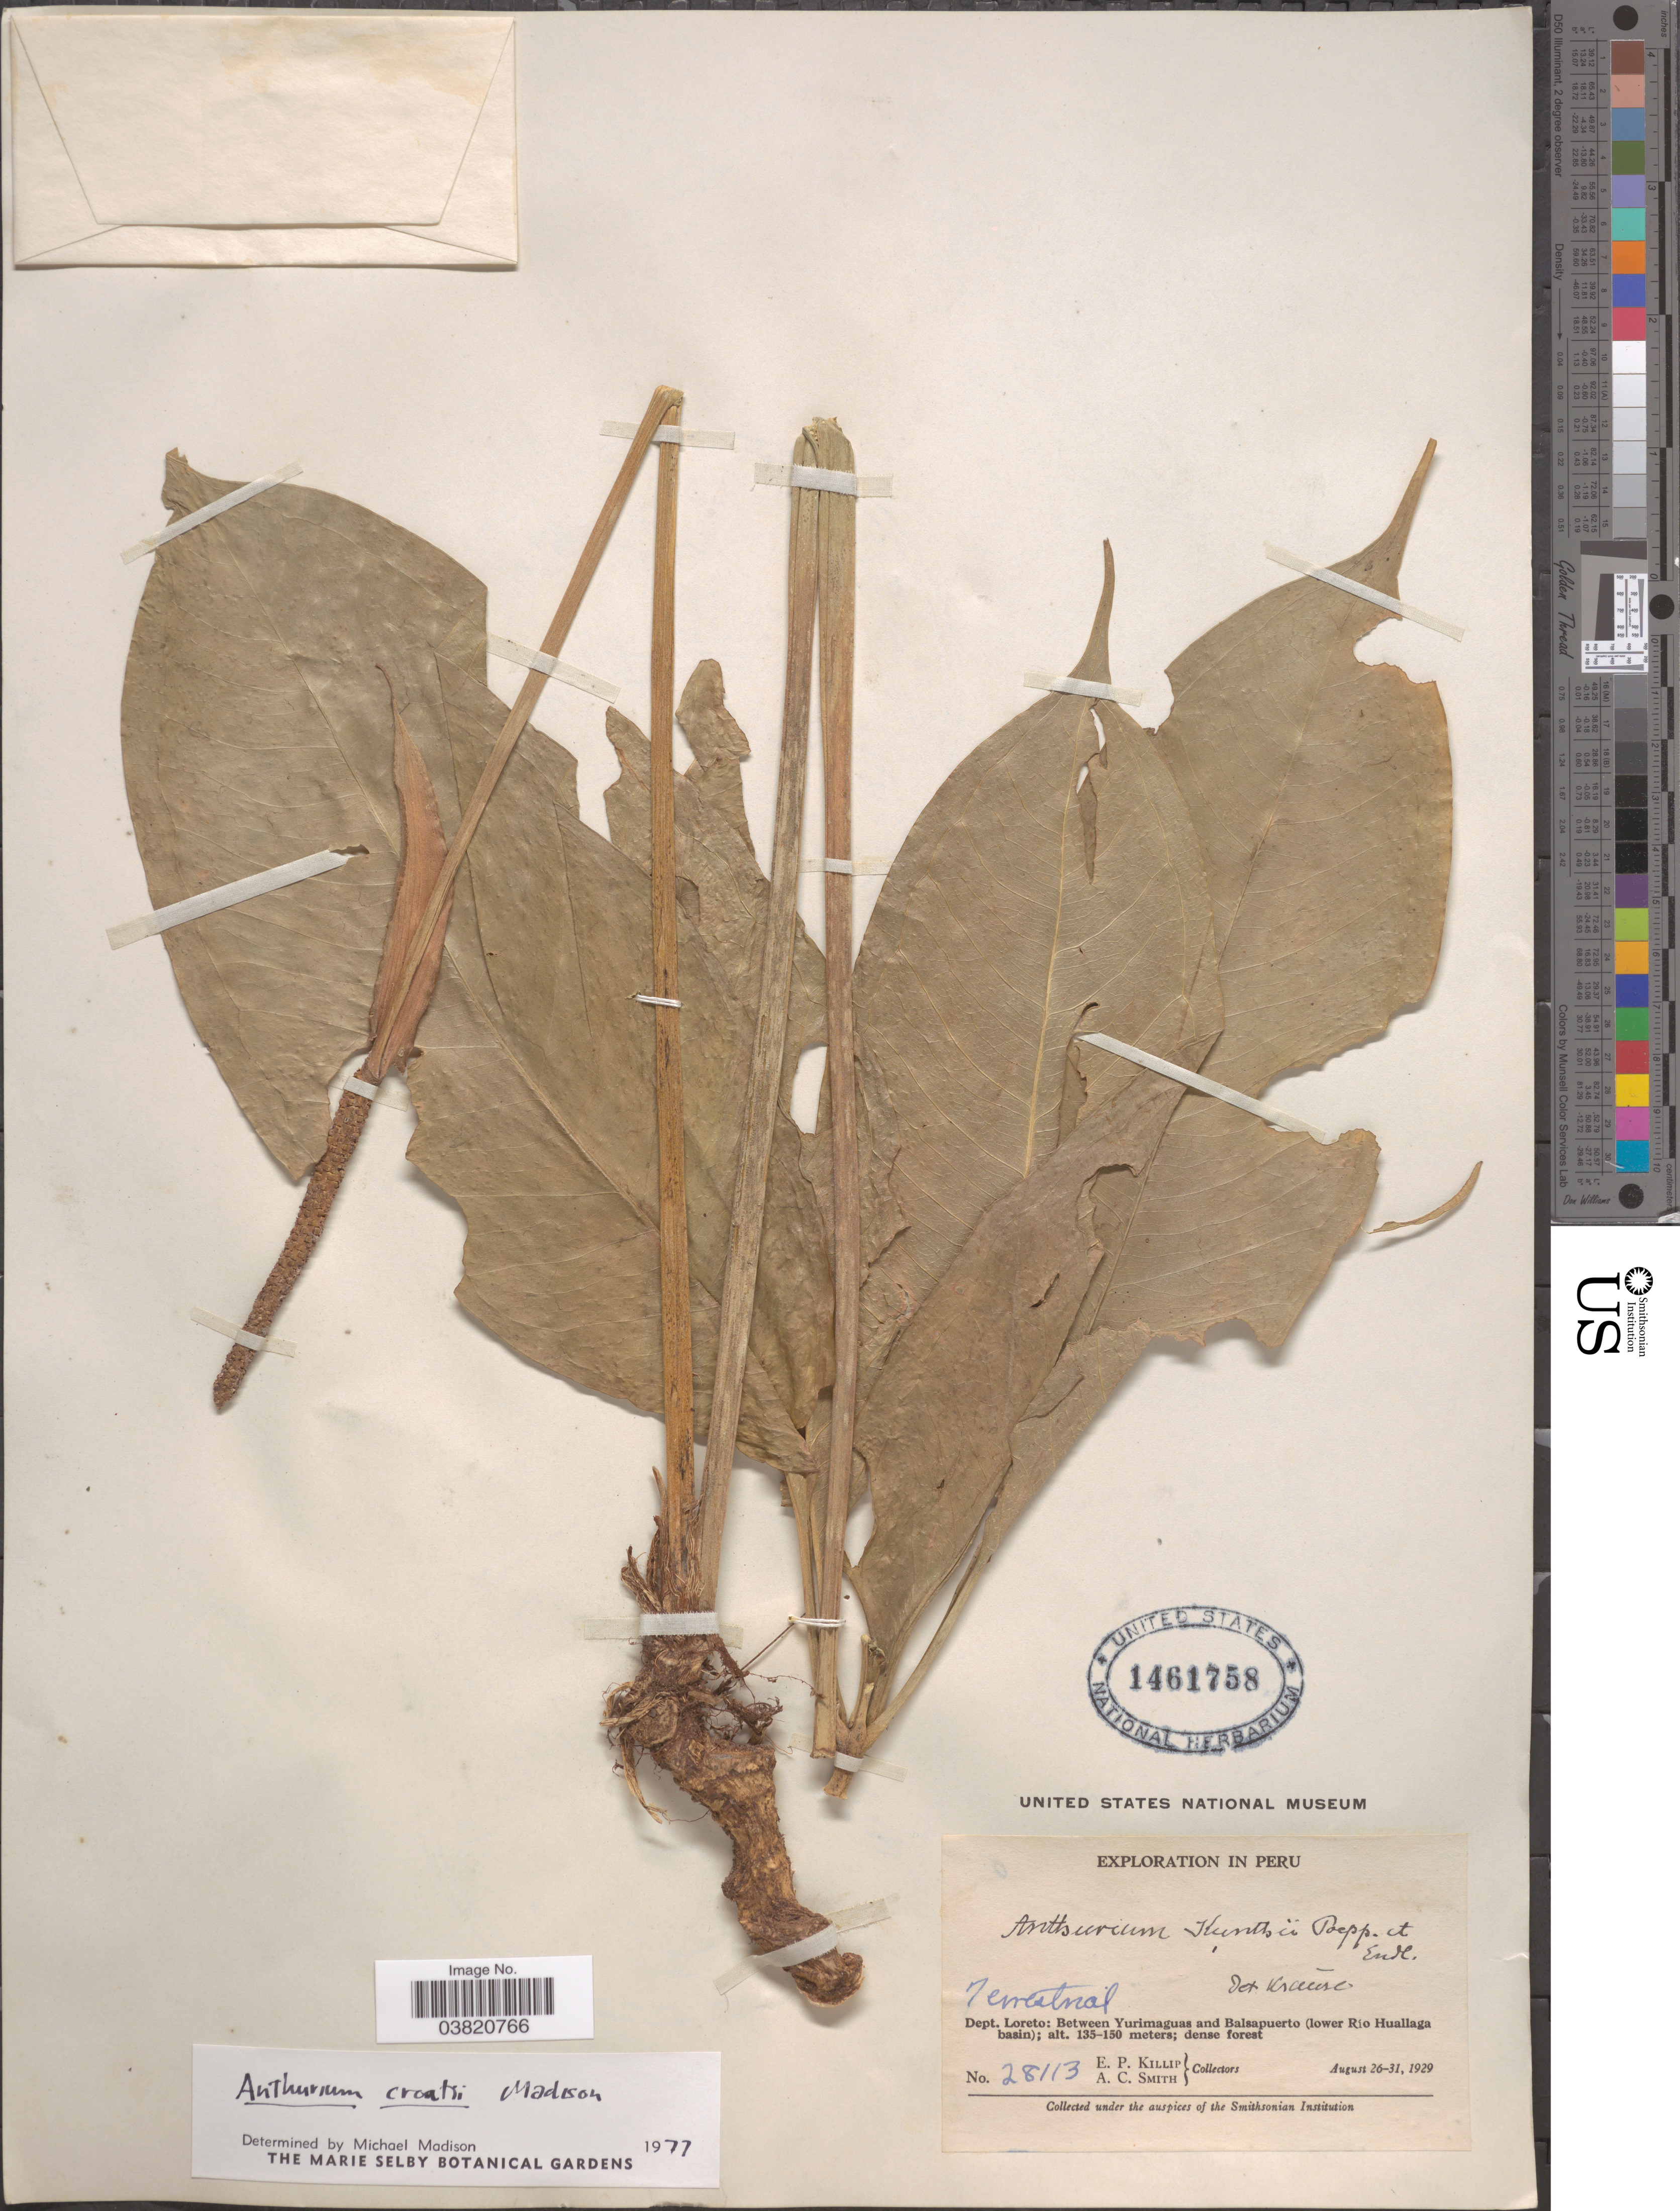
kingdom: Plantae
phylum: Tracheophyta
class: Liliopsida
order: Alismatales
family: Araceae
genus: Anthurium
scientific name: Anthurium croatii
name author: Madison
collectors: E. P. Killip & A. C. Smith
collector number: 28113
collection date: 1929-08-26/1929-08-31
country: Peru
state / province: Loreto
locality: Dept. Loreto: Between Yurimaguas and Balsapuerto (lower Río Huallaga basin).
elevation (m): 135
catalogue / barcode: US 1461758